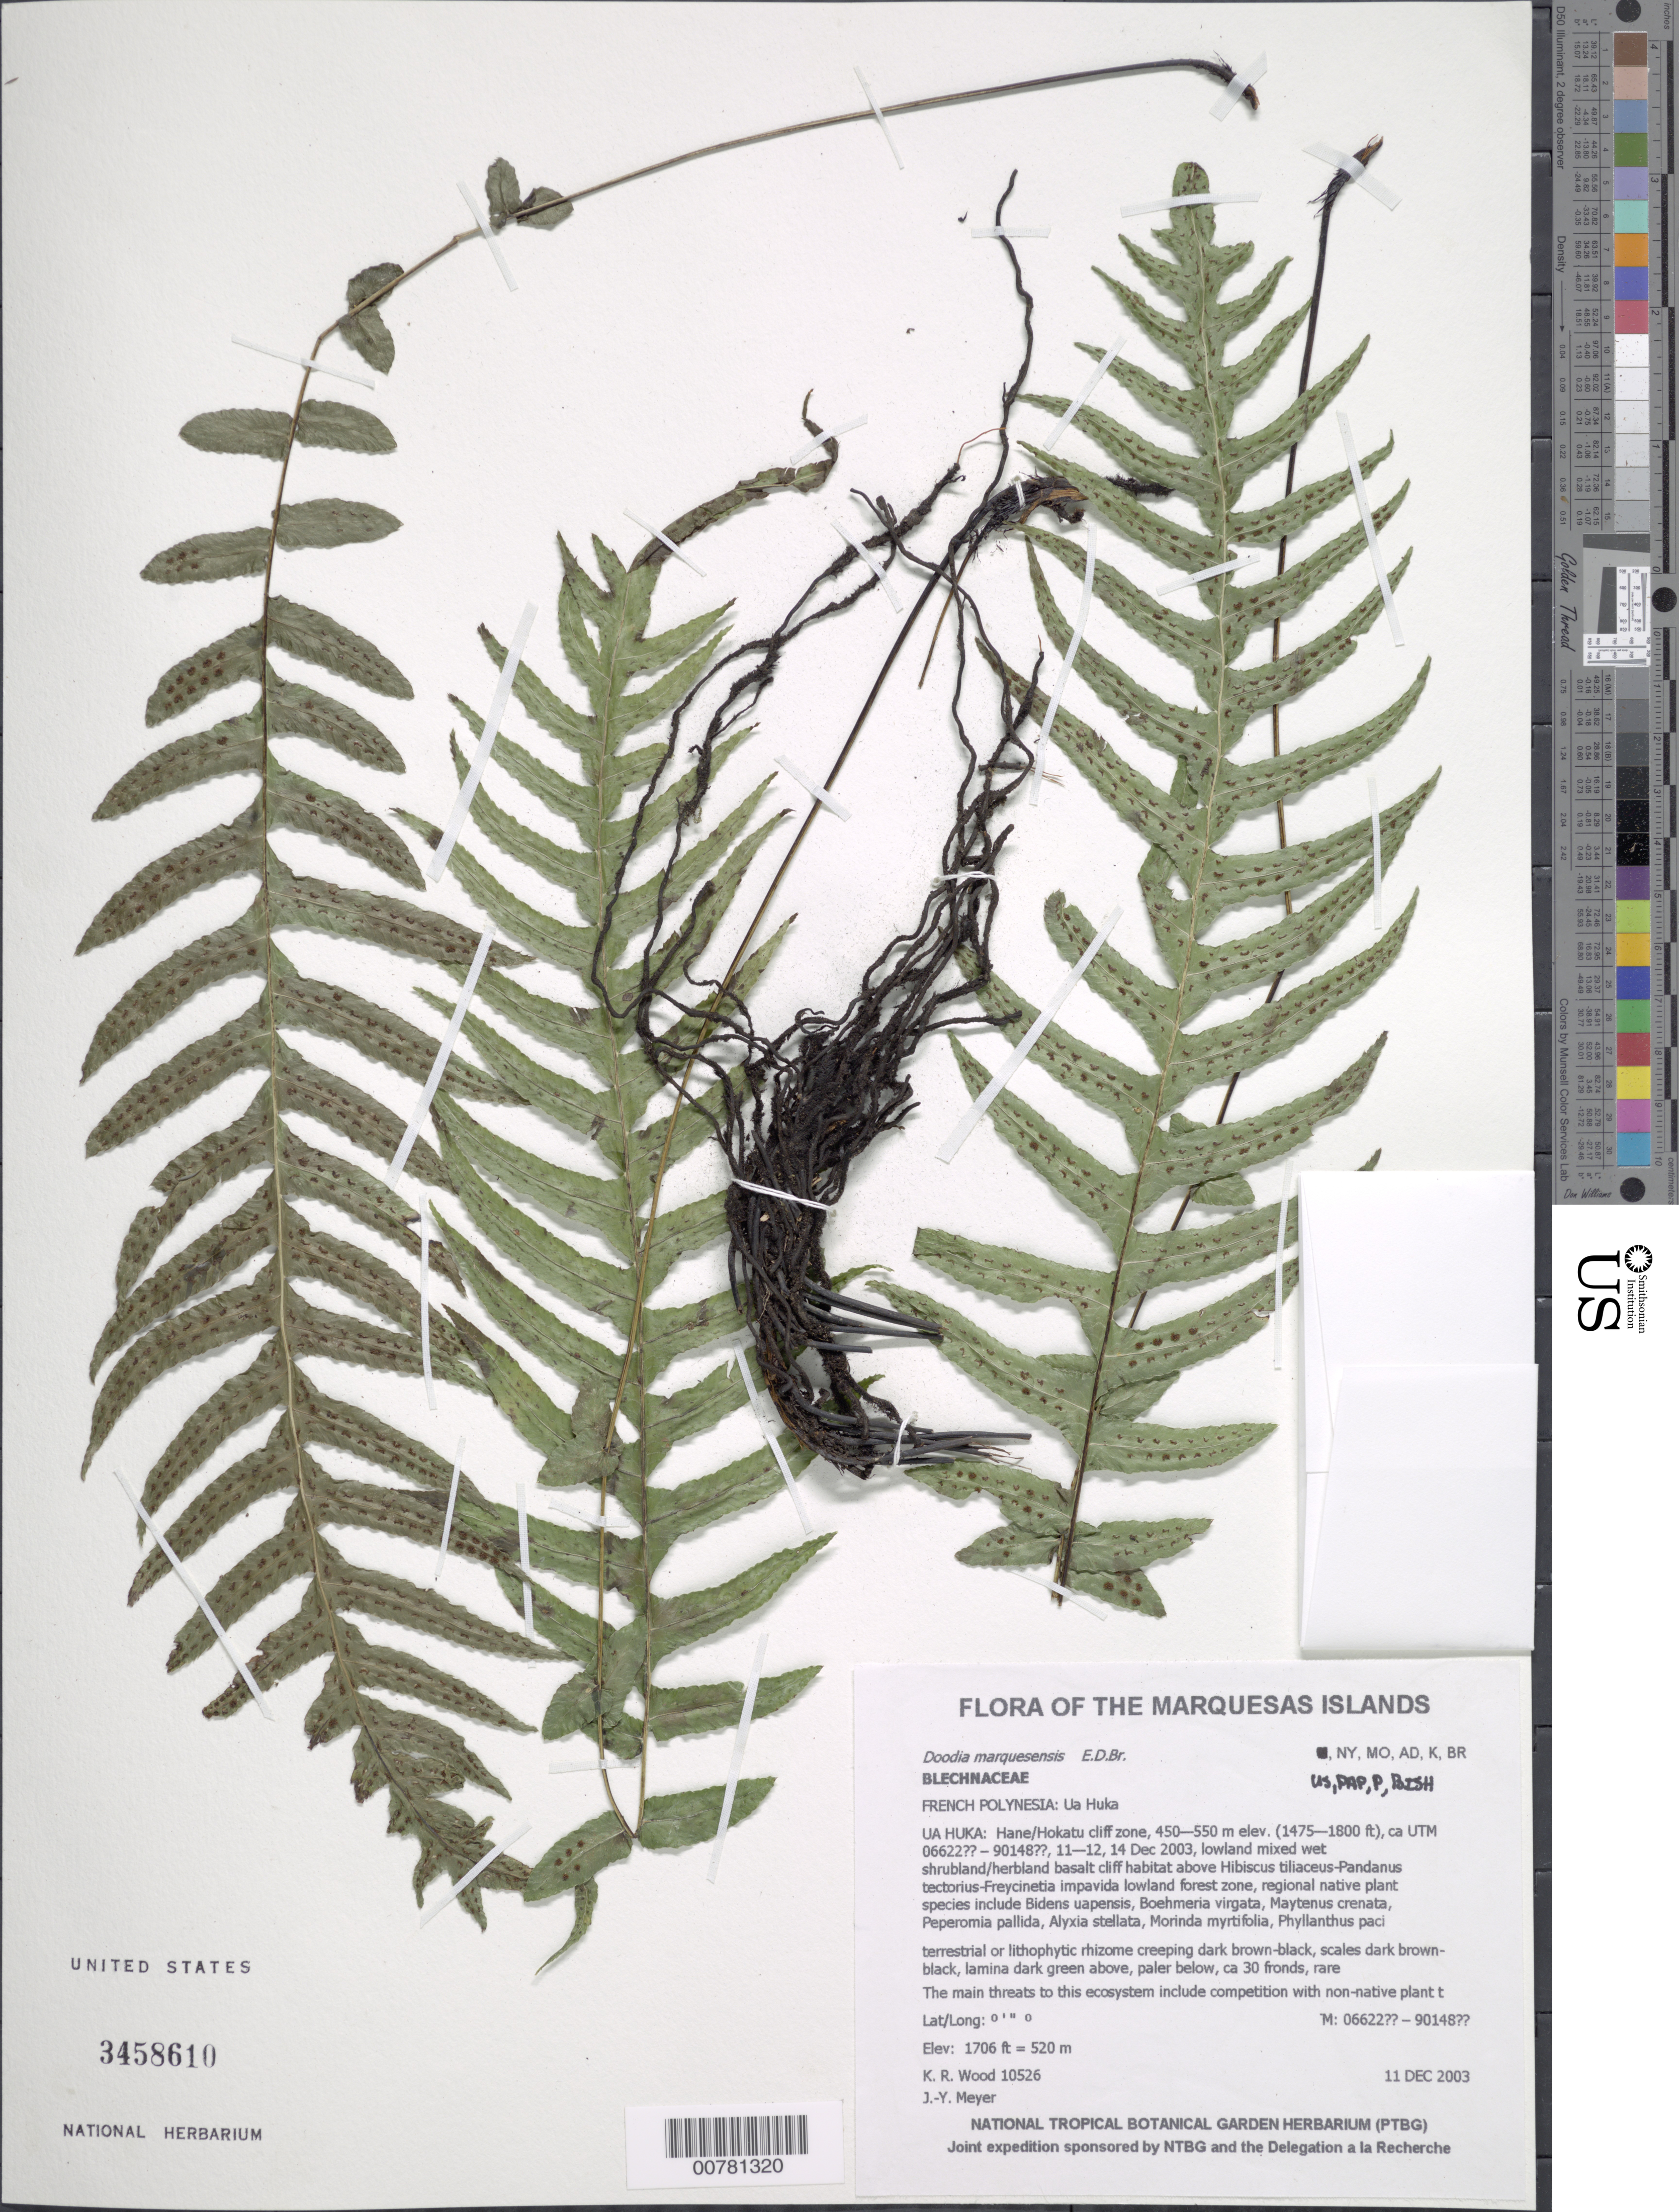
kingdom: Plantae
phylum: Tracheophyta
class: Polypodiopsida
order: Polypodiales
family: Blechnaceae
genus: Doodia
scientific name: Doodia marquesensis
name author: E.D. Br.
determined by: Lorence, David H., (PTBG), National Tropical Botanical Garden (UNITED STATES)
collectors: K. R. Wood & J.-Y. Meyer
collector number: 10526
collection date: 2003-12-11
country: French Polynesia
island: Ua Huka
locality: Hane/Hokatu cliff zone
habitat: Lowland mixed wet shrubland/herbland basalt cliff habitat above Hibiscus tiliaceus - Pandanus tectorius - Freycinetia impavida lowland forest zone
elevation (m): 520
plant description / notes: Competition with non-native plant taxa such as Psidium guajava, Ageratum conyzoides, Zingiber zerumbet, Paspalum conjugatum, Coffea arabica, Oplismenus compositus, and Kyllinga brevifolia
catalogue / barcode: US 3458610